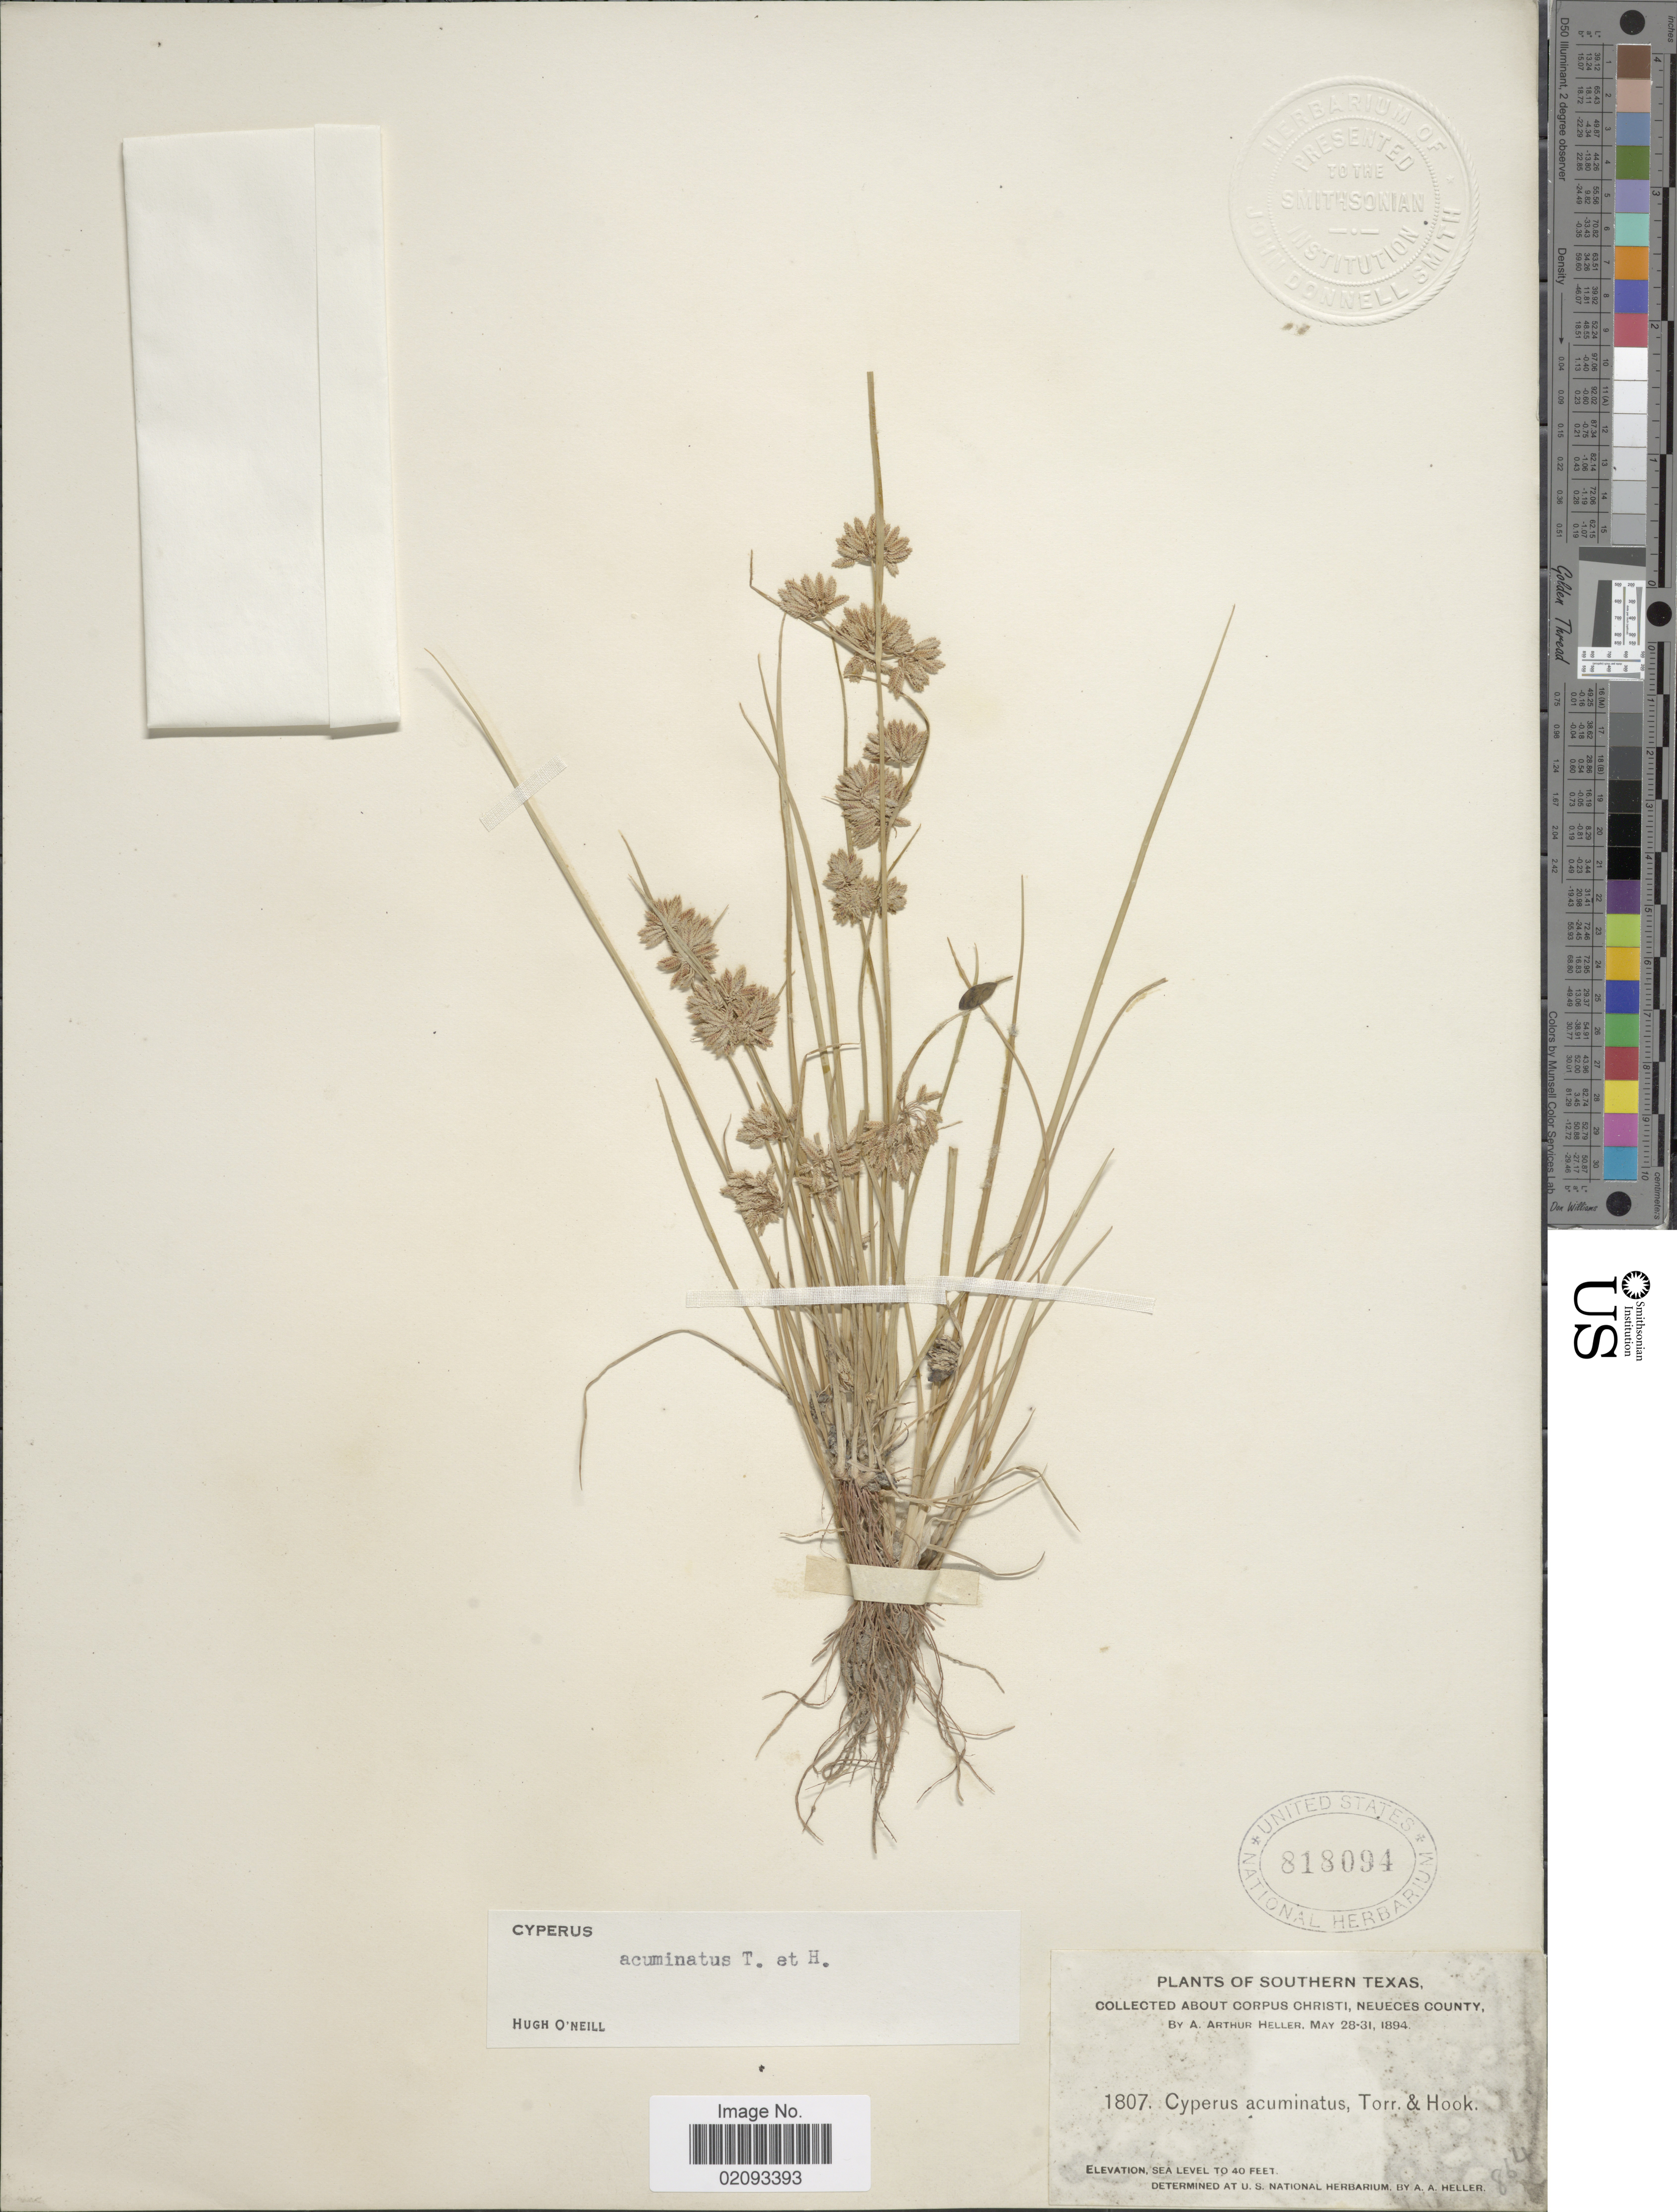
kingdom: Plantae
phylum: Tracheophyta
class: Liliopsida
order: Poales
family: Cyperaceae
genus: Cyperus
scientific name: Cyperus acuminatus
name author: Torr. & Hook.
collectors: A. A. Heller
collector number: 1807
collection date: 1894-05-28/1894-05-31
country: United States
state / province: Texas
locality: Southern Texas, about Corpus Christi, Neueces County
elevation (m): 12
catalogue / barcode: US 818094